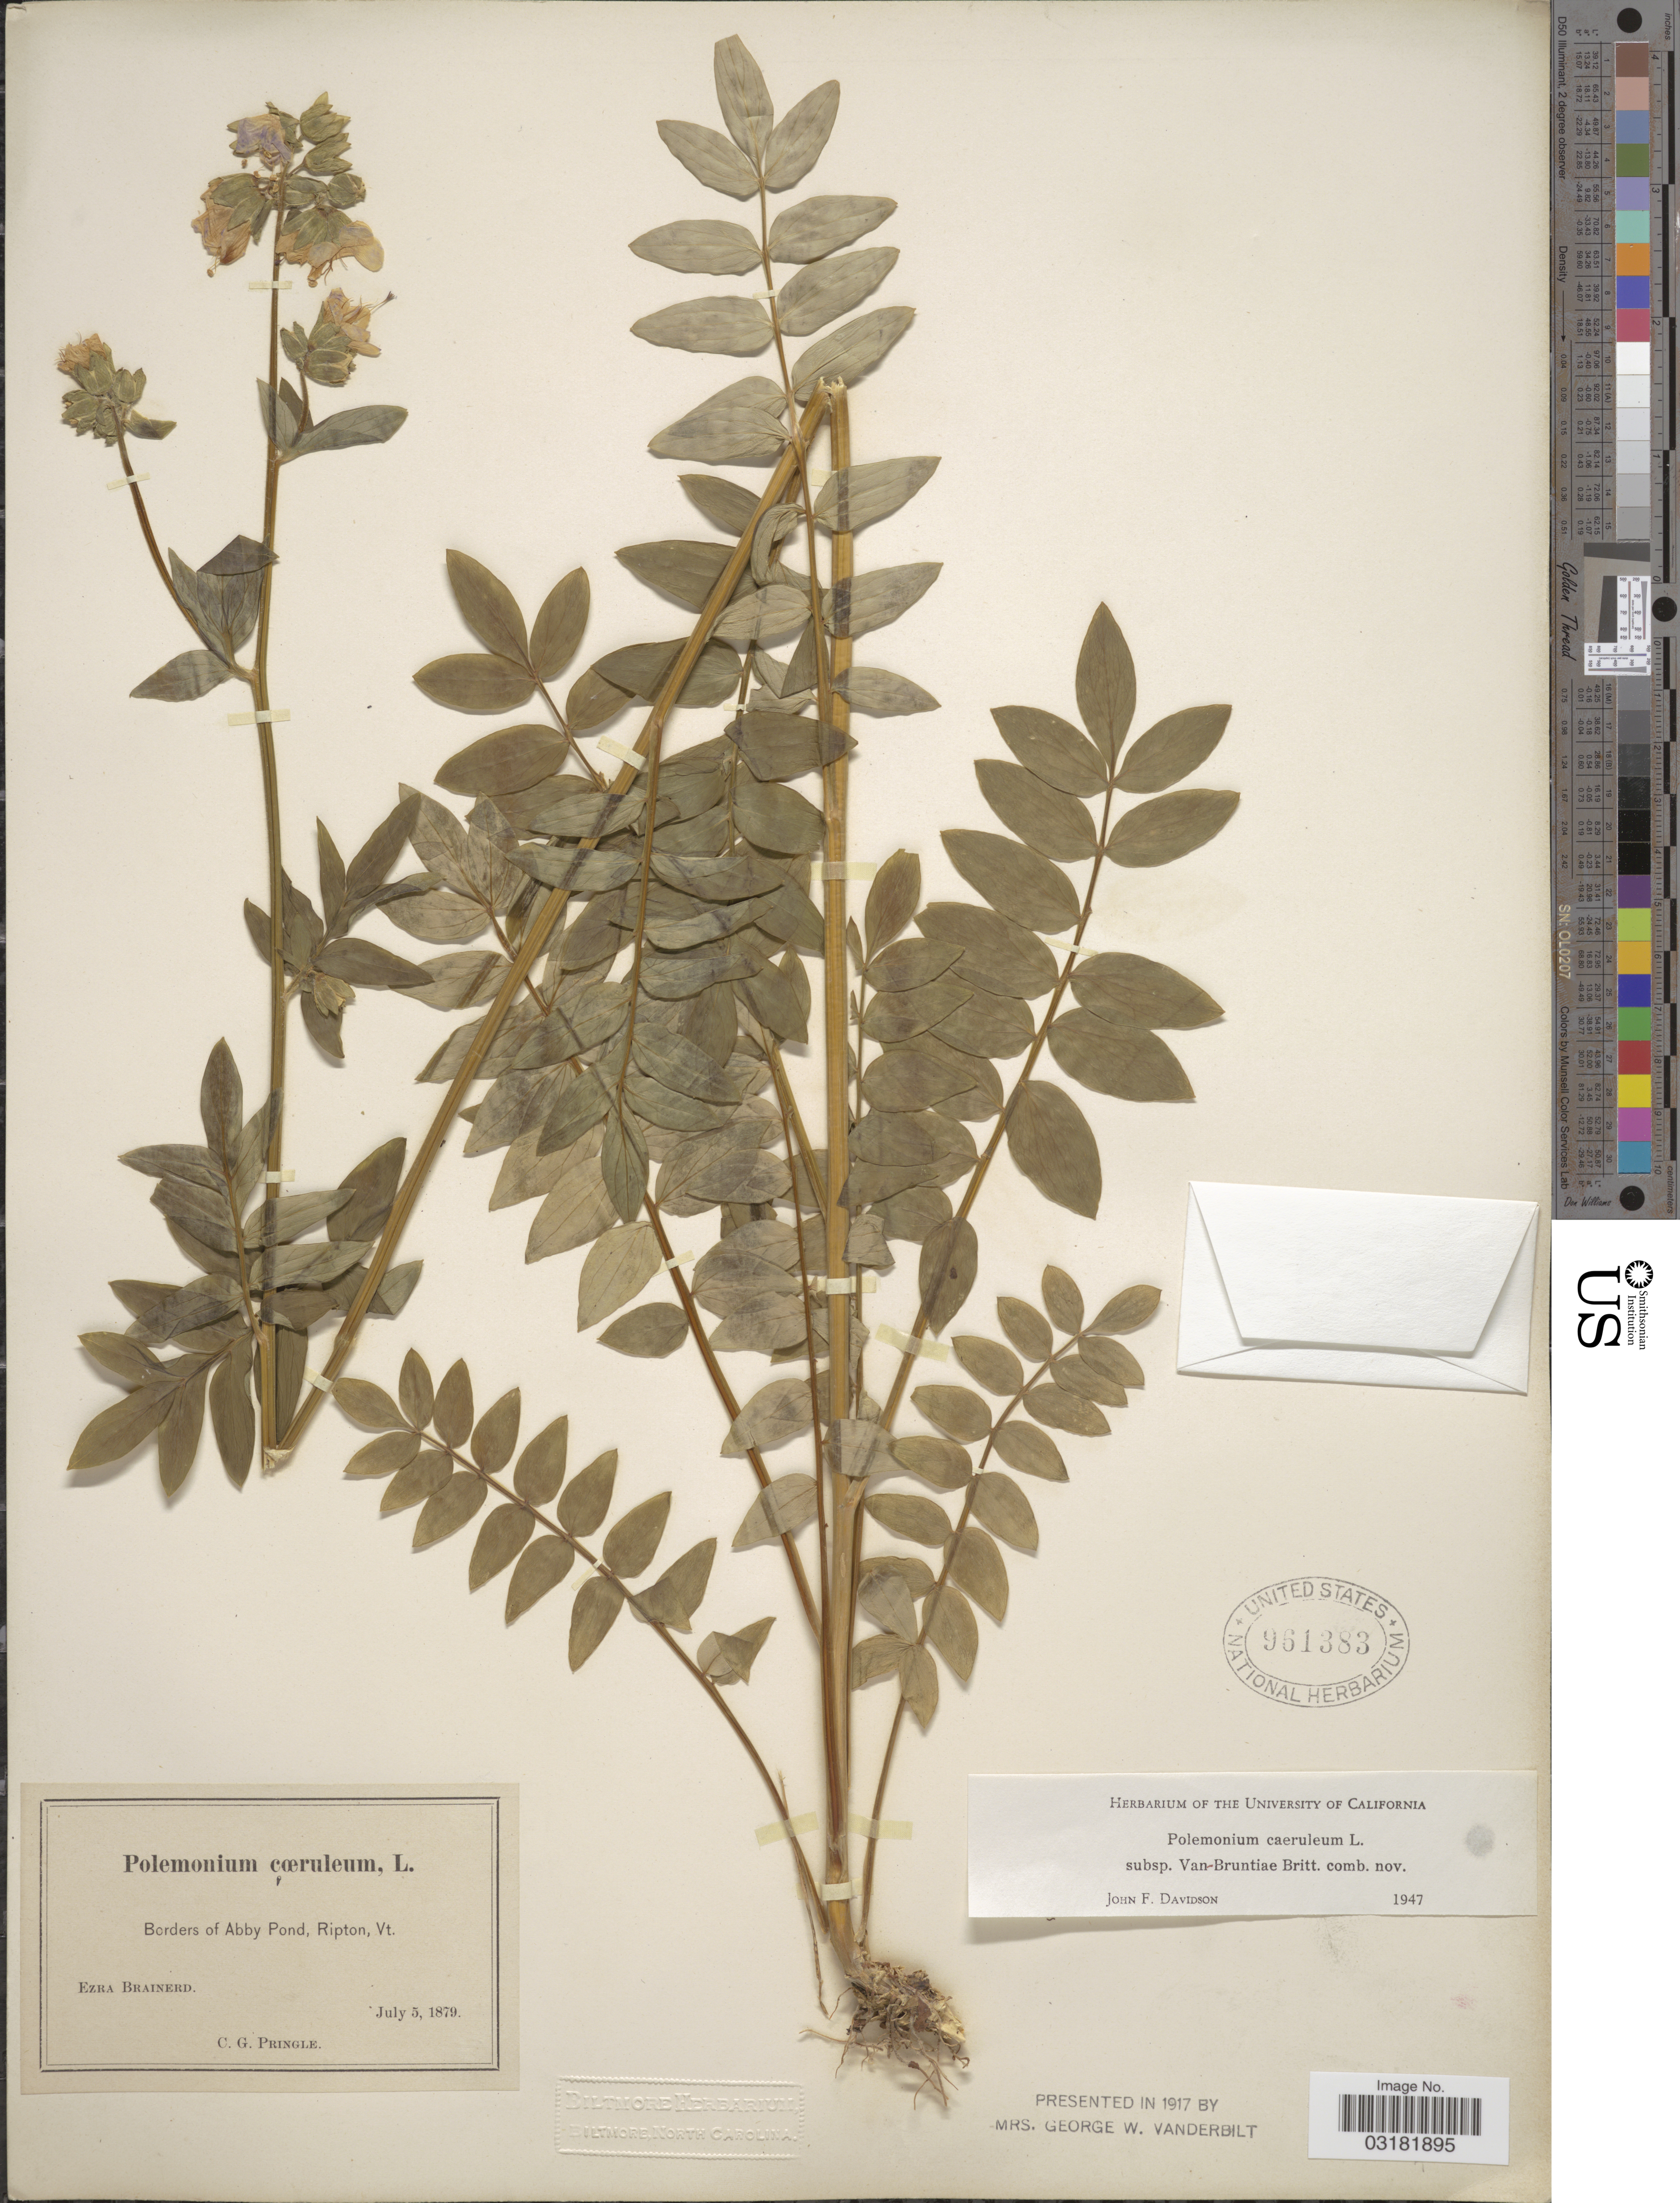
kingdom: Plantae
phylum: Tracheophyta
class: Magnoliopsida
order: Ericales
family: Polemoniaceae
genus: Polemonium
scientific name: Polemonium vanbruntiae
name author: Britton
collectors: E. Brainerd & C. G. Pringle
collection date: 1879-07-05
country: United States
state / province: Vermont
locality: Borders of Abby Pond, Ripton, Vt.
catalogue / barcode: US 961383